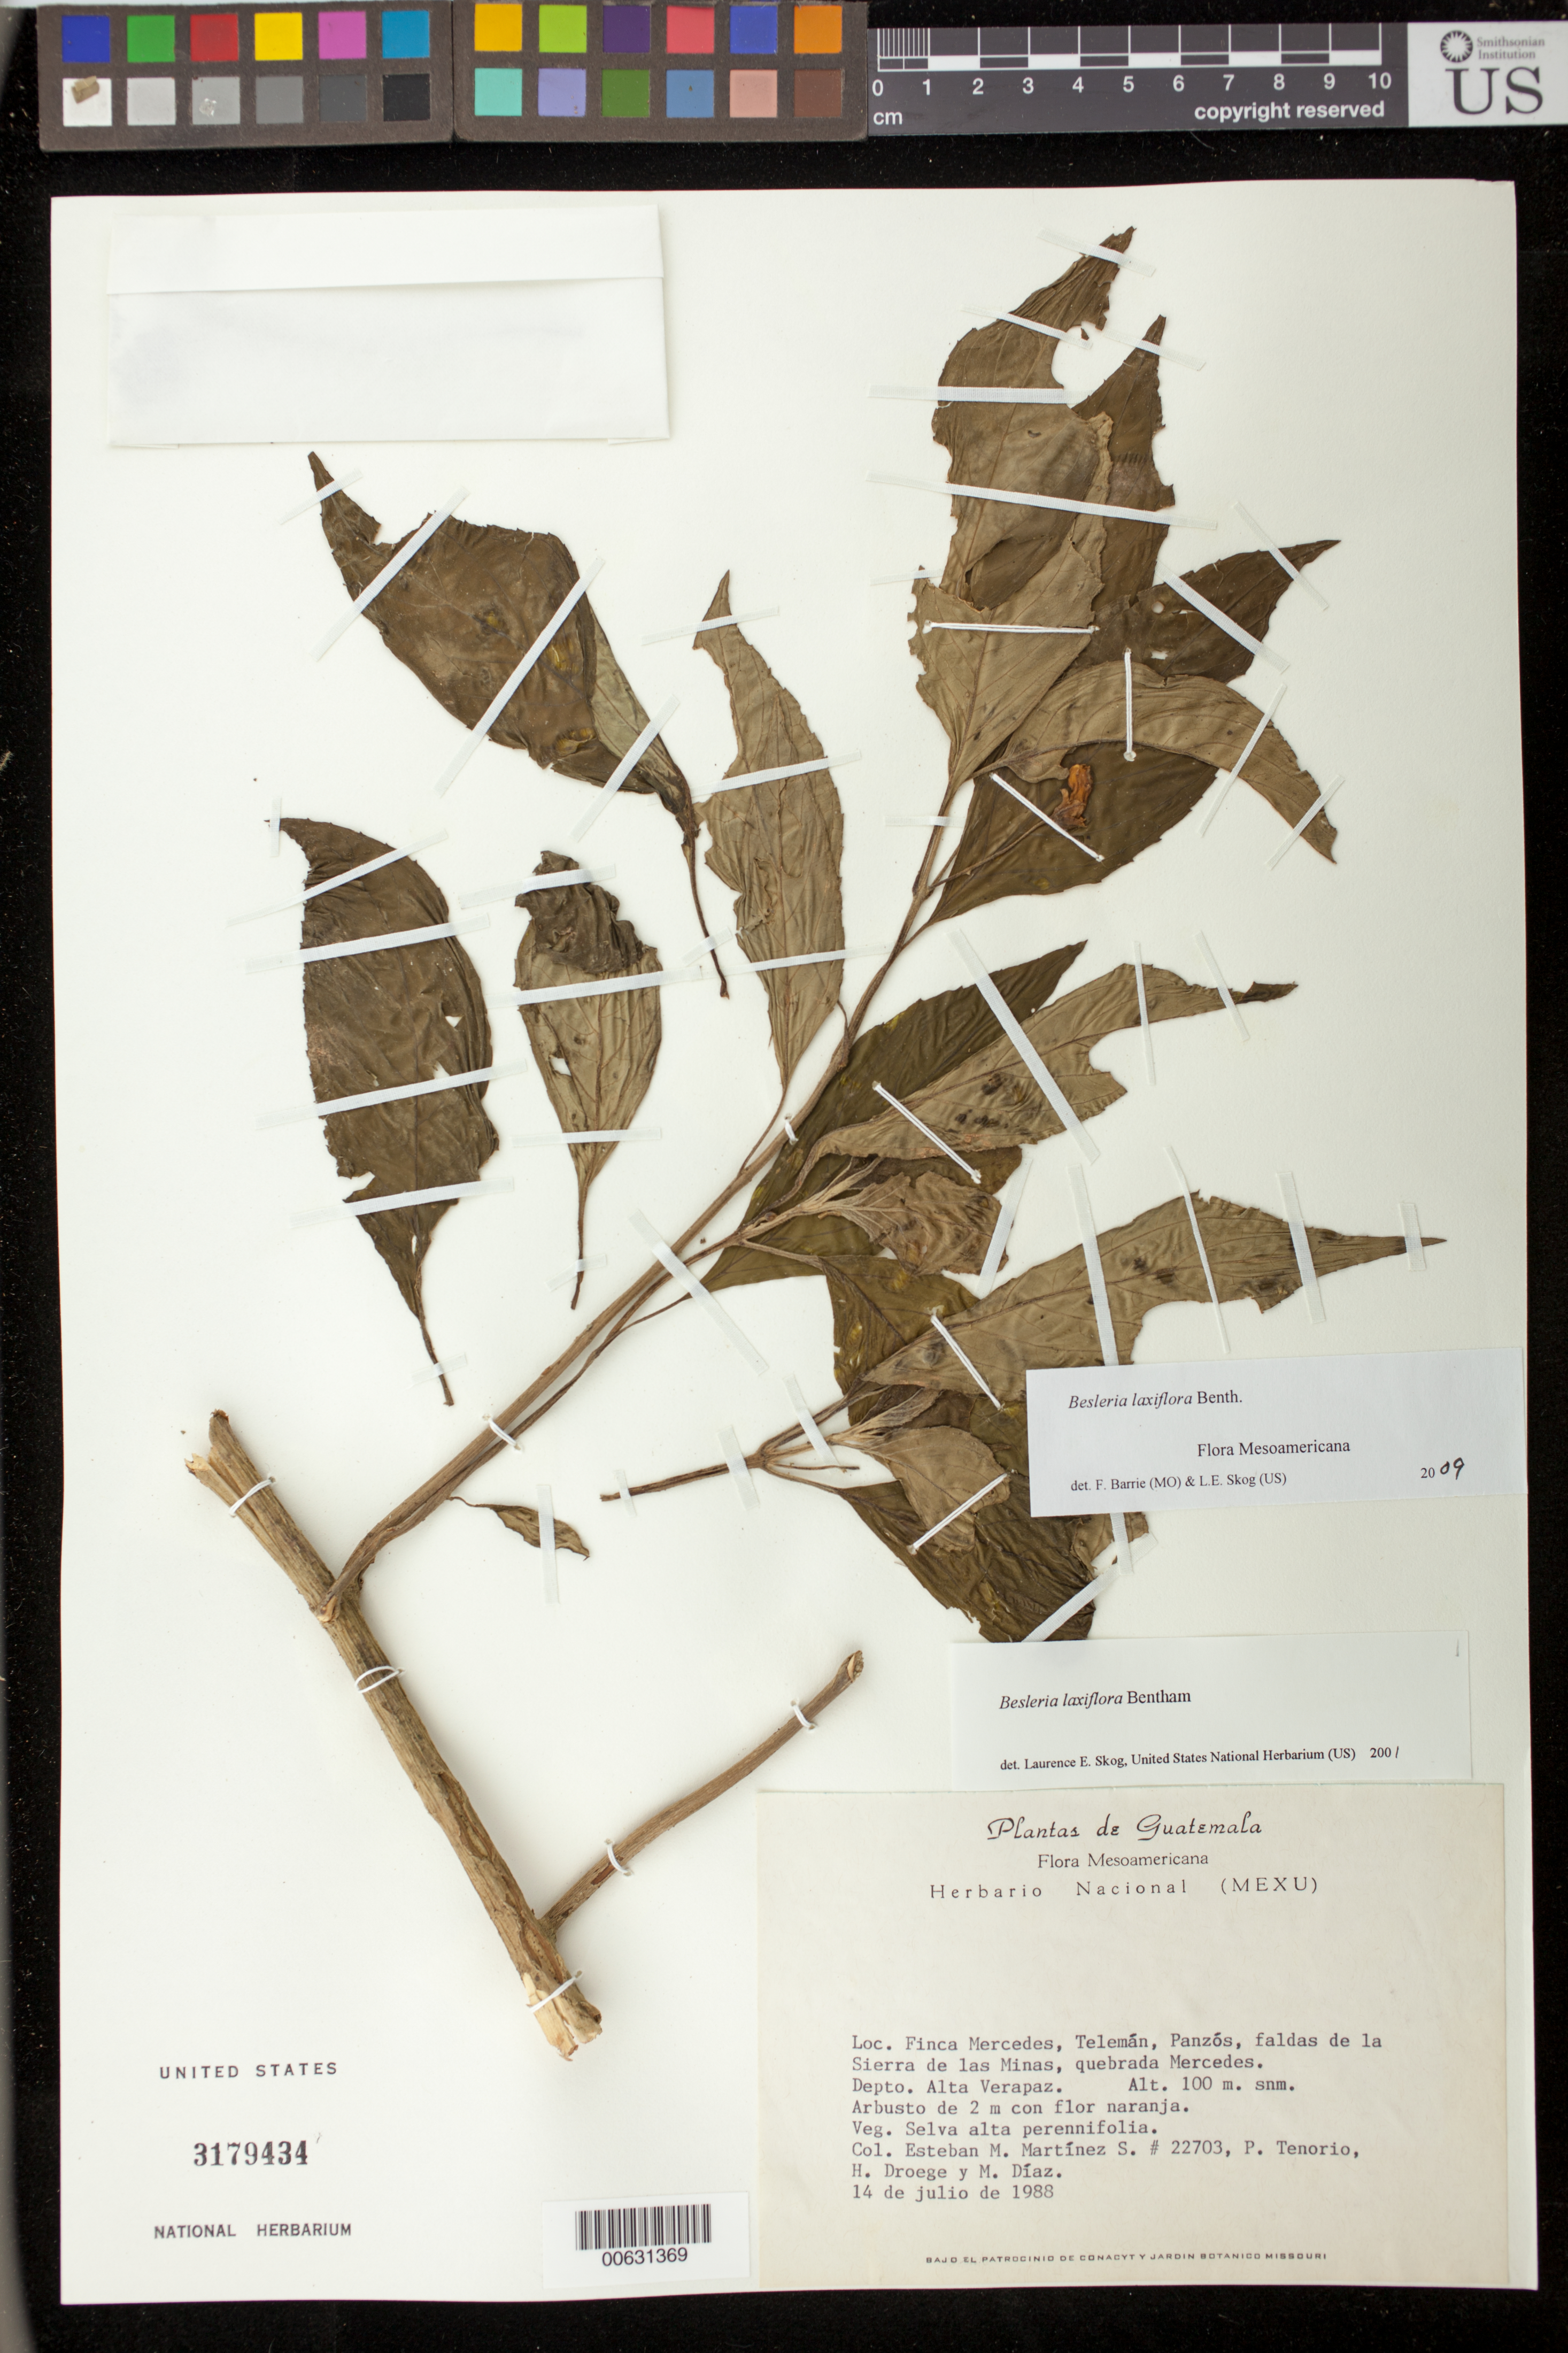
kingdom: Plantae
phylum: Tracheophyta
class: Magnoliopsida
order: Lamiales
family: Gesneriaceae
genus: Besleria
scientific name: Besleria laxiflora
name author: Benth.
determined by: Skog, Laurence E.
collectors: E. M. Martínez S., Tenorio, P., H. Droege & M. Díaz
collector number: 22703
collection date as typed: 14 Jul 1988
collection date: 1988-07-14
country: Guatemala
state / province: Alta Verapaz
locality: Finca Mercedes, Telemán, Panzós, faldas de la Sierra de las Minas, quebrada Mercedes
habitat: Selva alta perennifolia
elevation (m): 100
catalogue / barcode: US 3179434